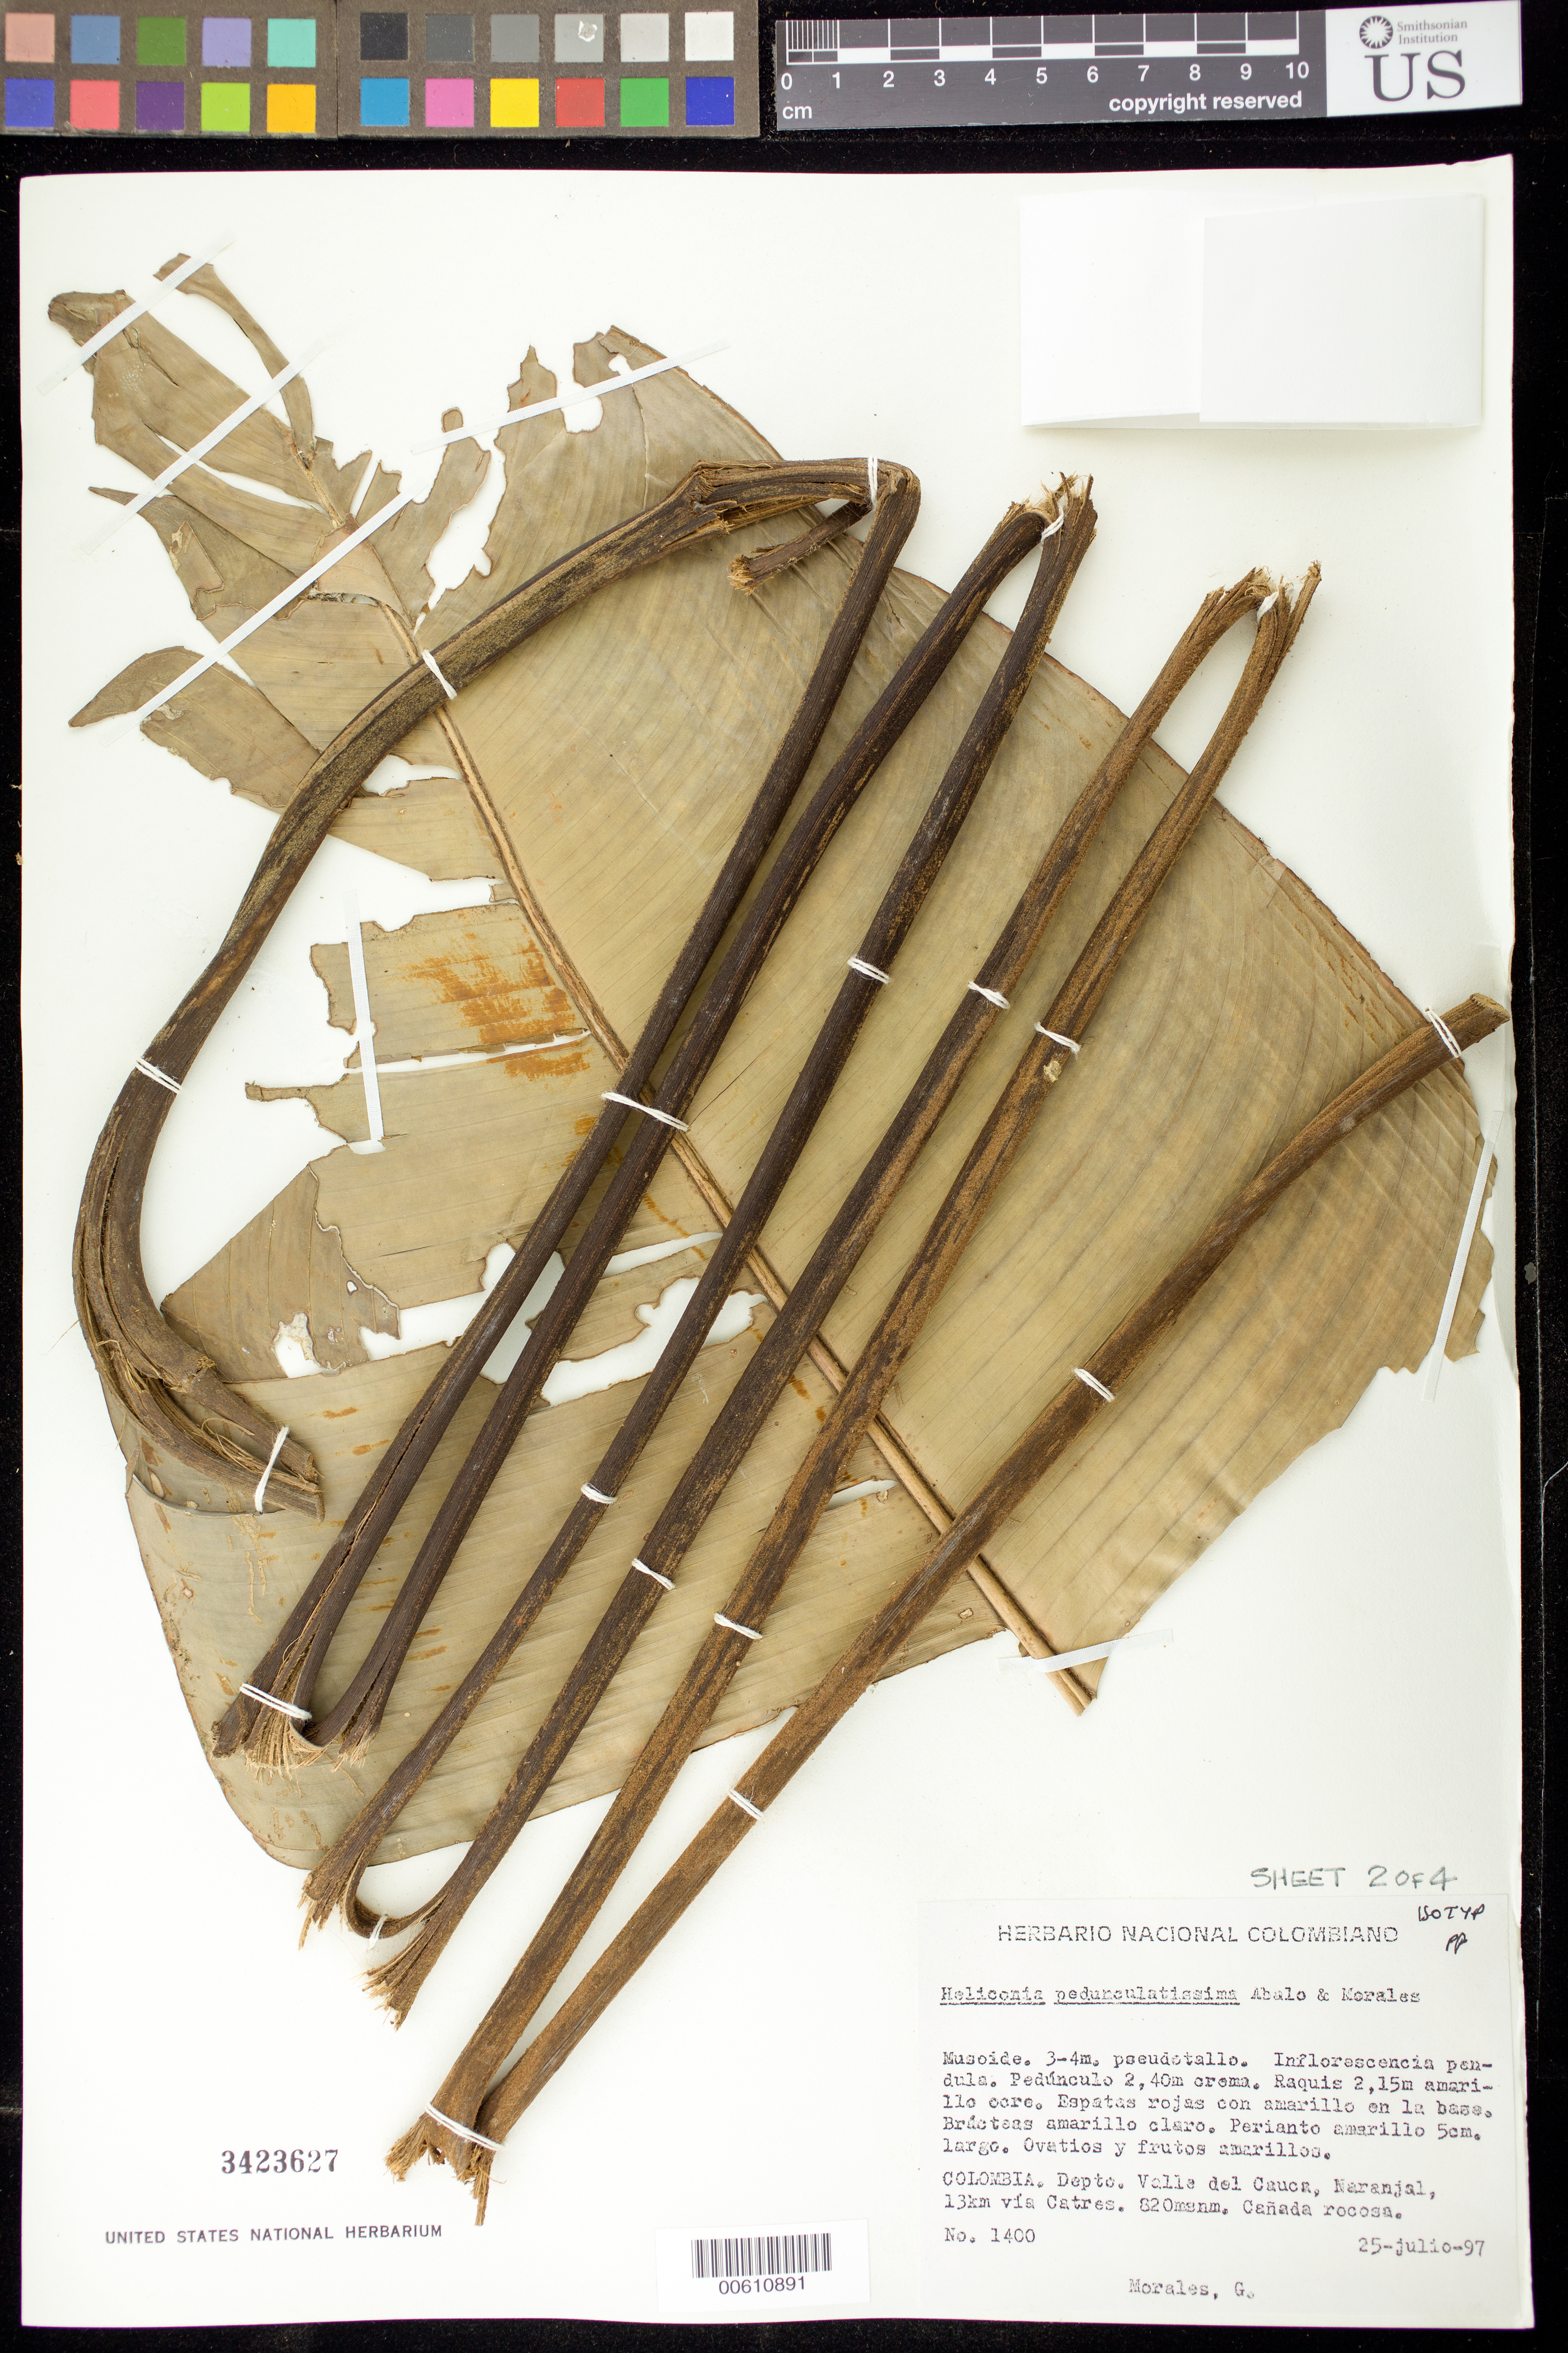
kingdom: Plantae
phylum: Tracheophyta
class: Liliopsida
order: Zingiberales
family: Heliconiaceae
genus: Heliconia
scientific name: Heliconia sp.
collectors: G. Morales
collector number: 1400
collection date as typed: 25 Jul 1997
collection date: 1997-07-25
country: Colombia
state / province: Valle del Cauca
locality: Naranjal, via Catres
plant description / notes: Annotated as isotype of Heliconia pedunculatissima Abalo & Morales; name never published (as of May 2013), specimen re-filed in main herbarium.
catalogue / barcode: US 3423627